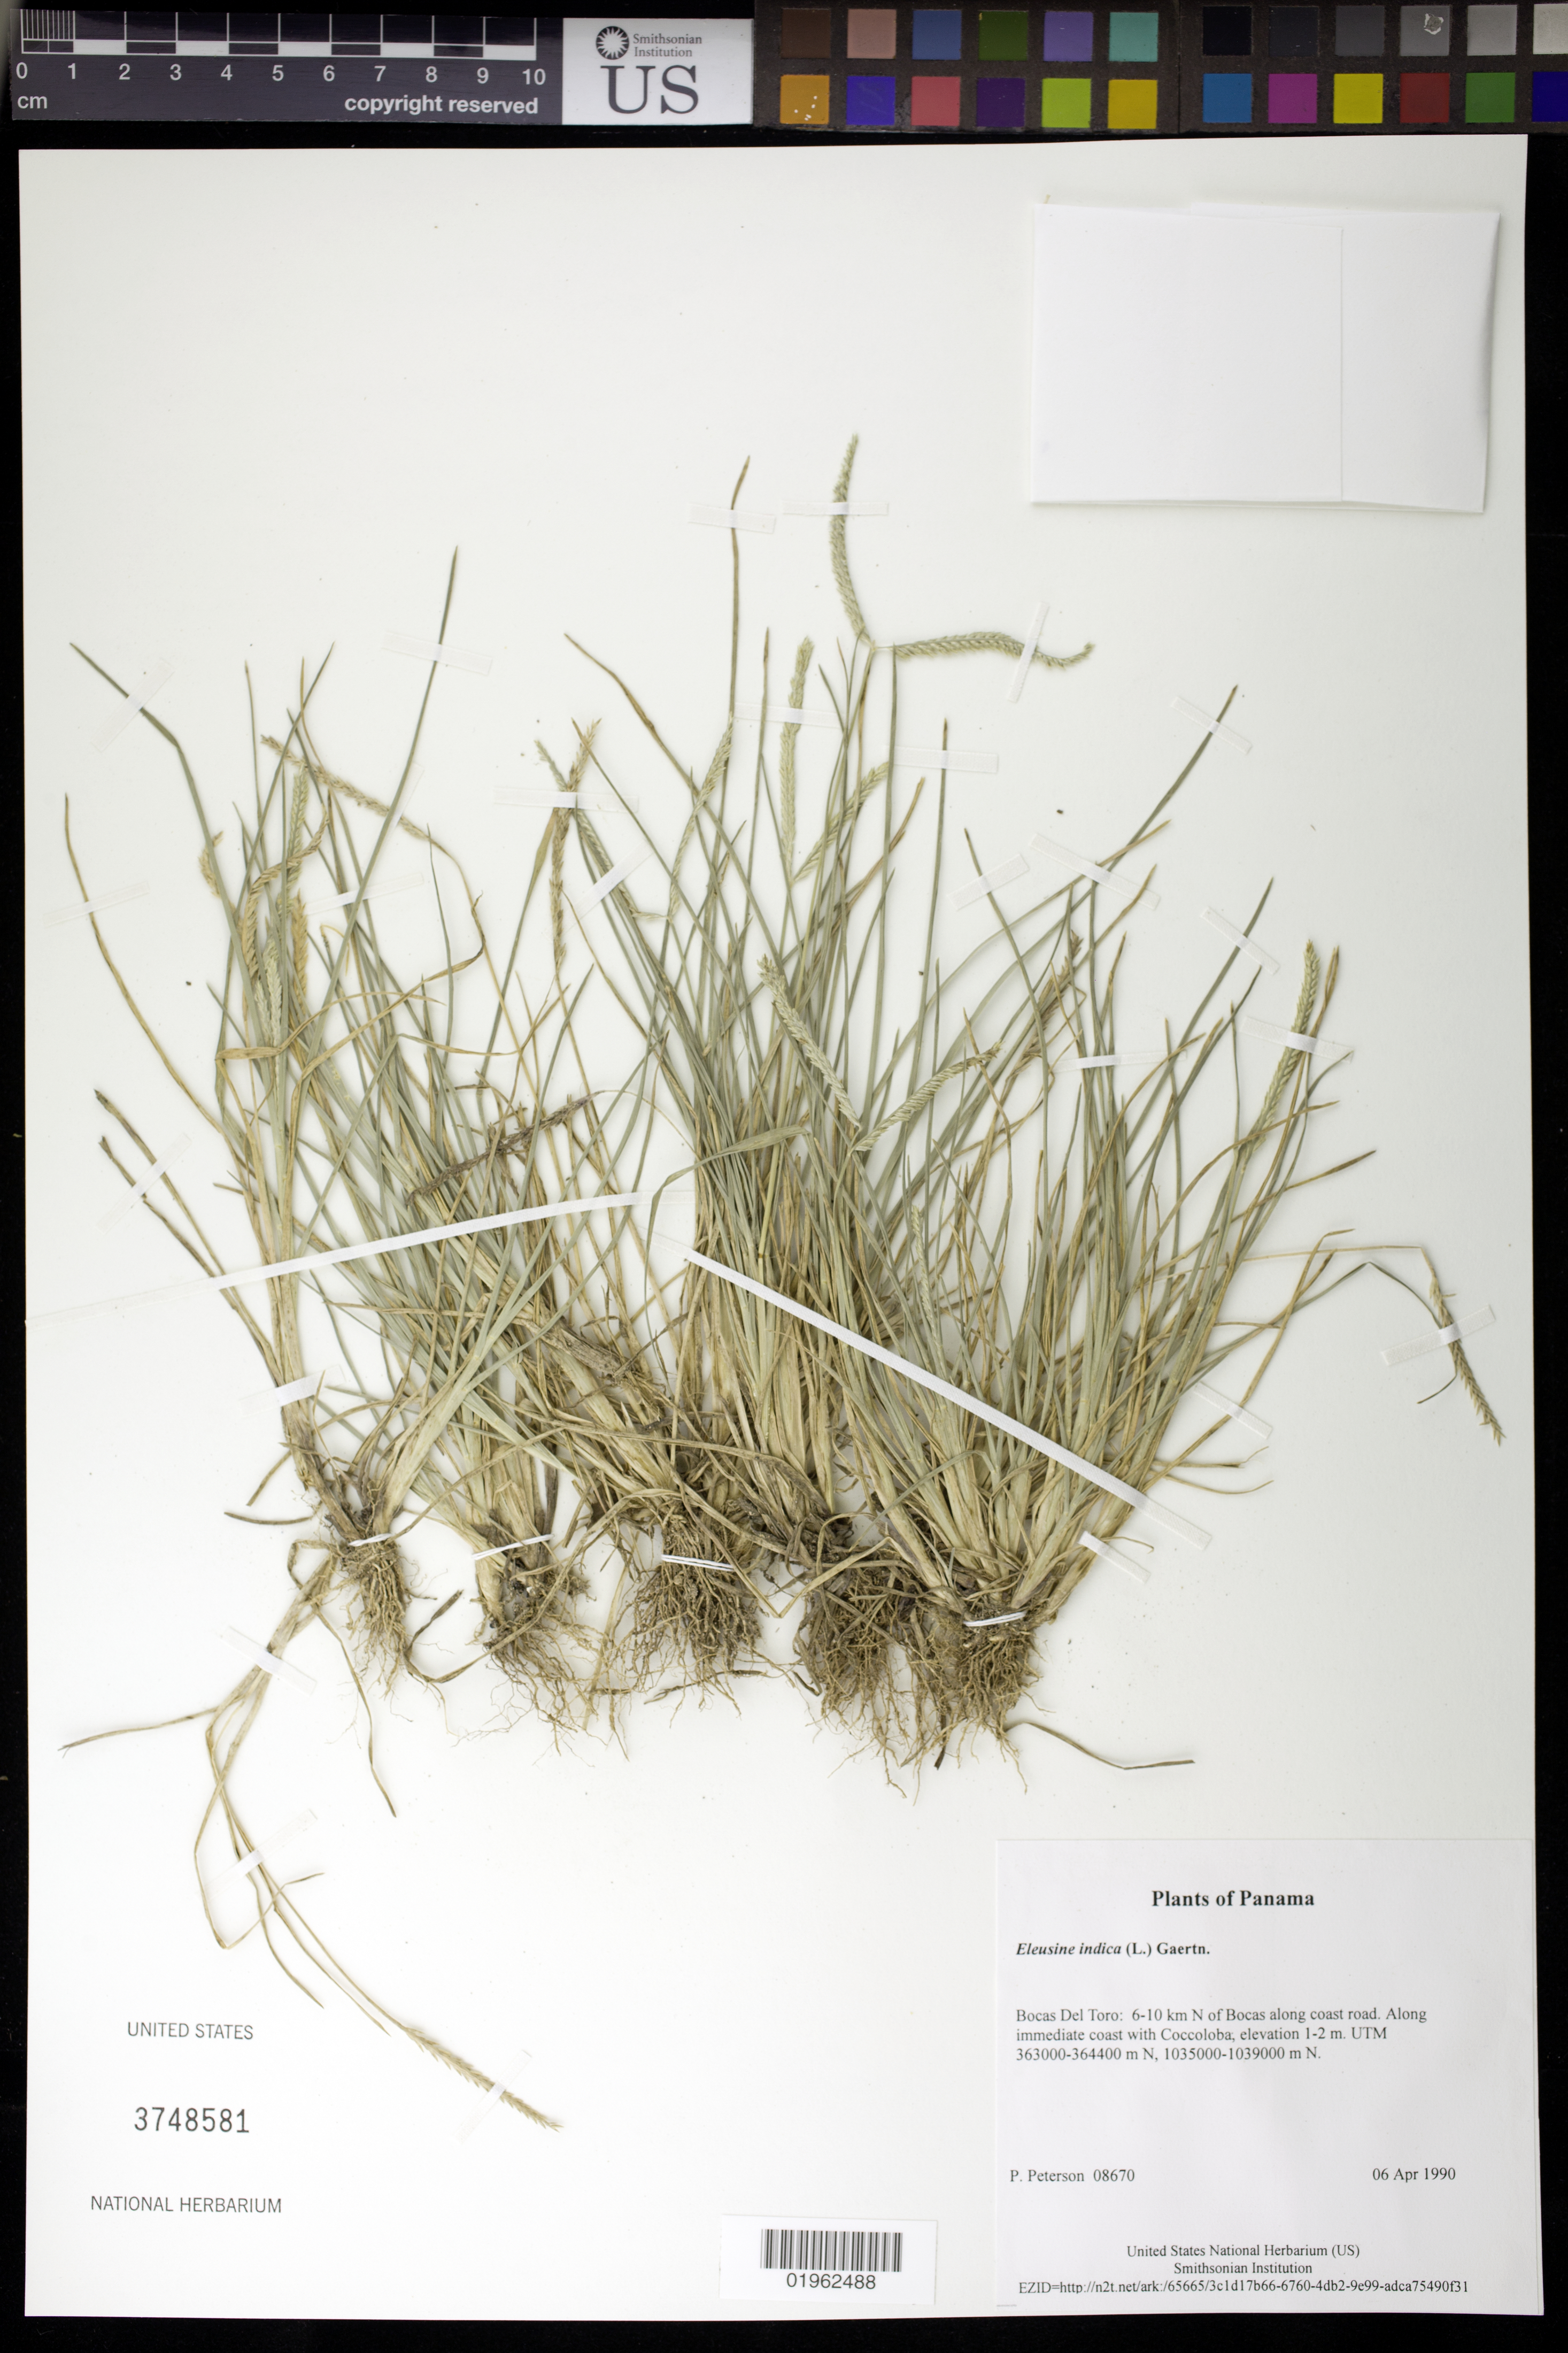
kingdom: Plantae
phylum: Tracheophyta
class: Liliopsida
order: Poales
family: Poaceae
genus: Eleusine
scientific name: Eleusine indica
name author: (L.) Gaertn.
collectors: P. M. Peterson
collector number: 08670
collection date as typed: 06 Apr 1990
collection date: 1990-04-06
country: Panama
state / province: Bocas del Toro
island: Colón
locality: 6-10 km N of Bocas along coast road.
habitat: Along immediate coast with Coccoloba, elevation 1-2 m. UTM 363000-364400 m N, 1035000-1039000 m N.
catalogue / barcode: US 3748581